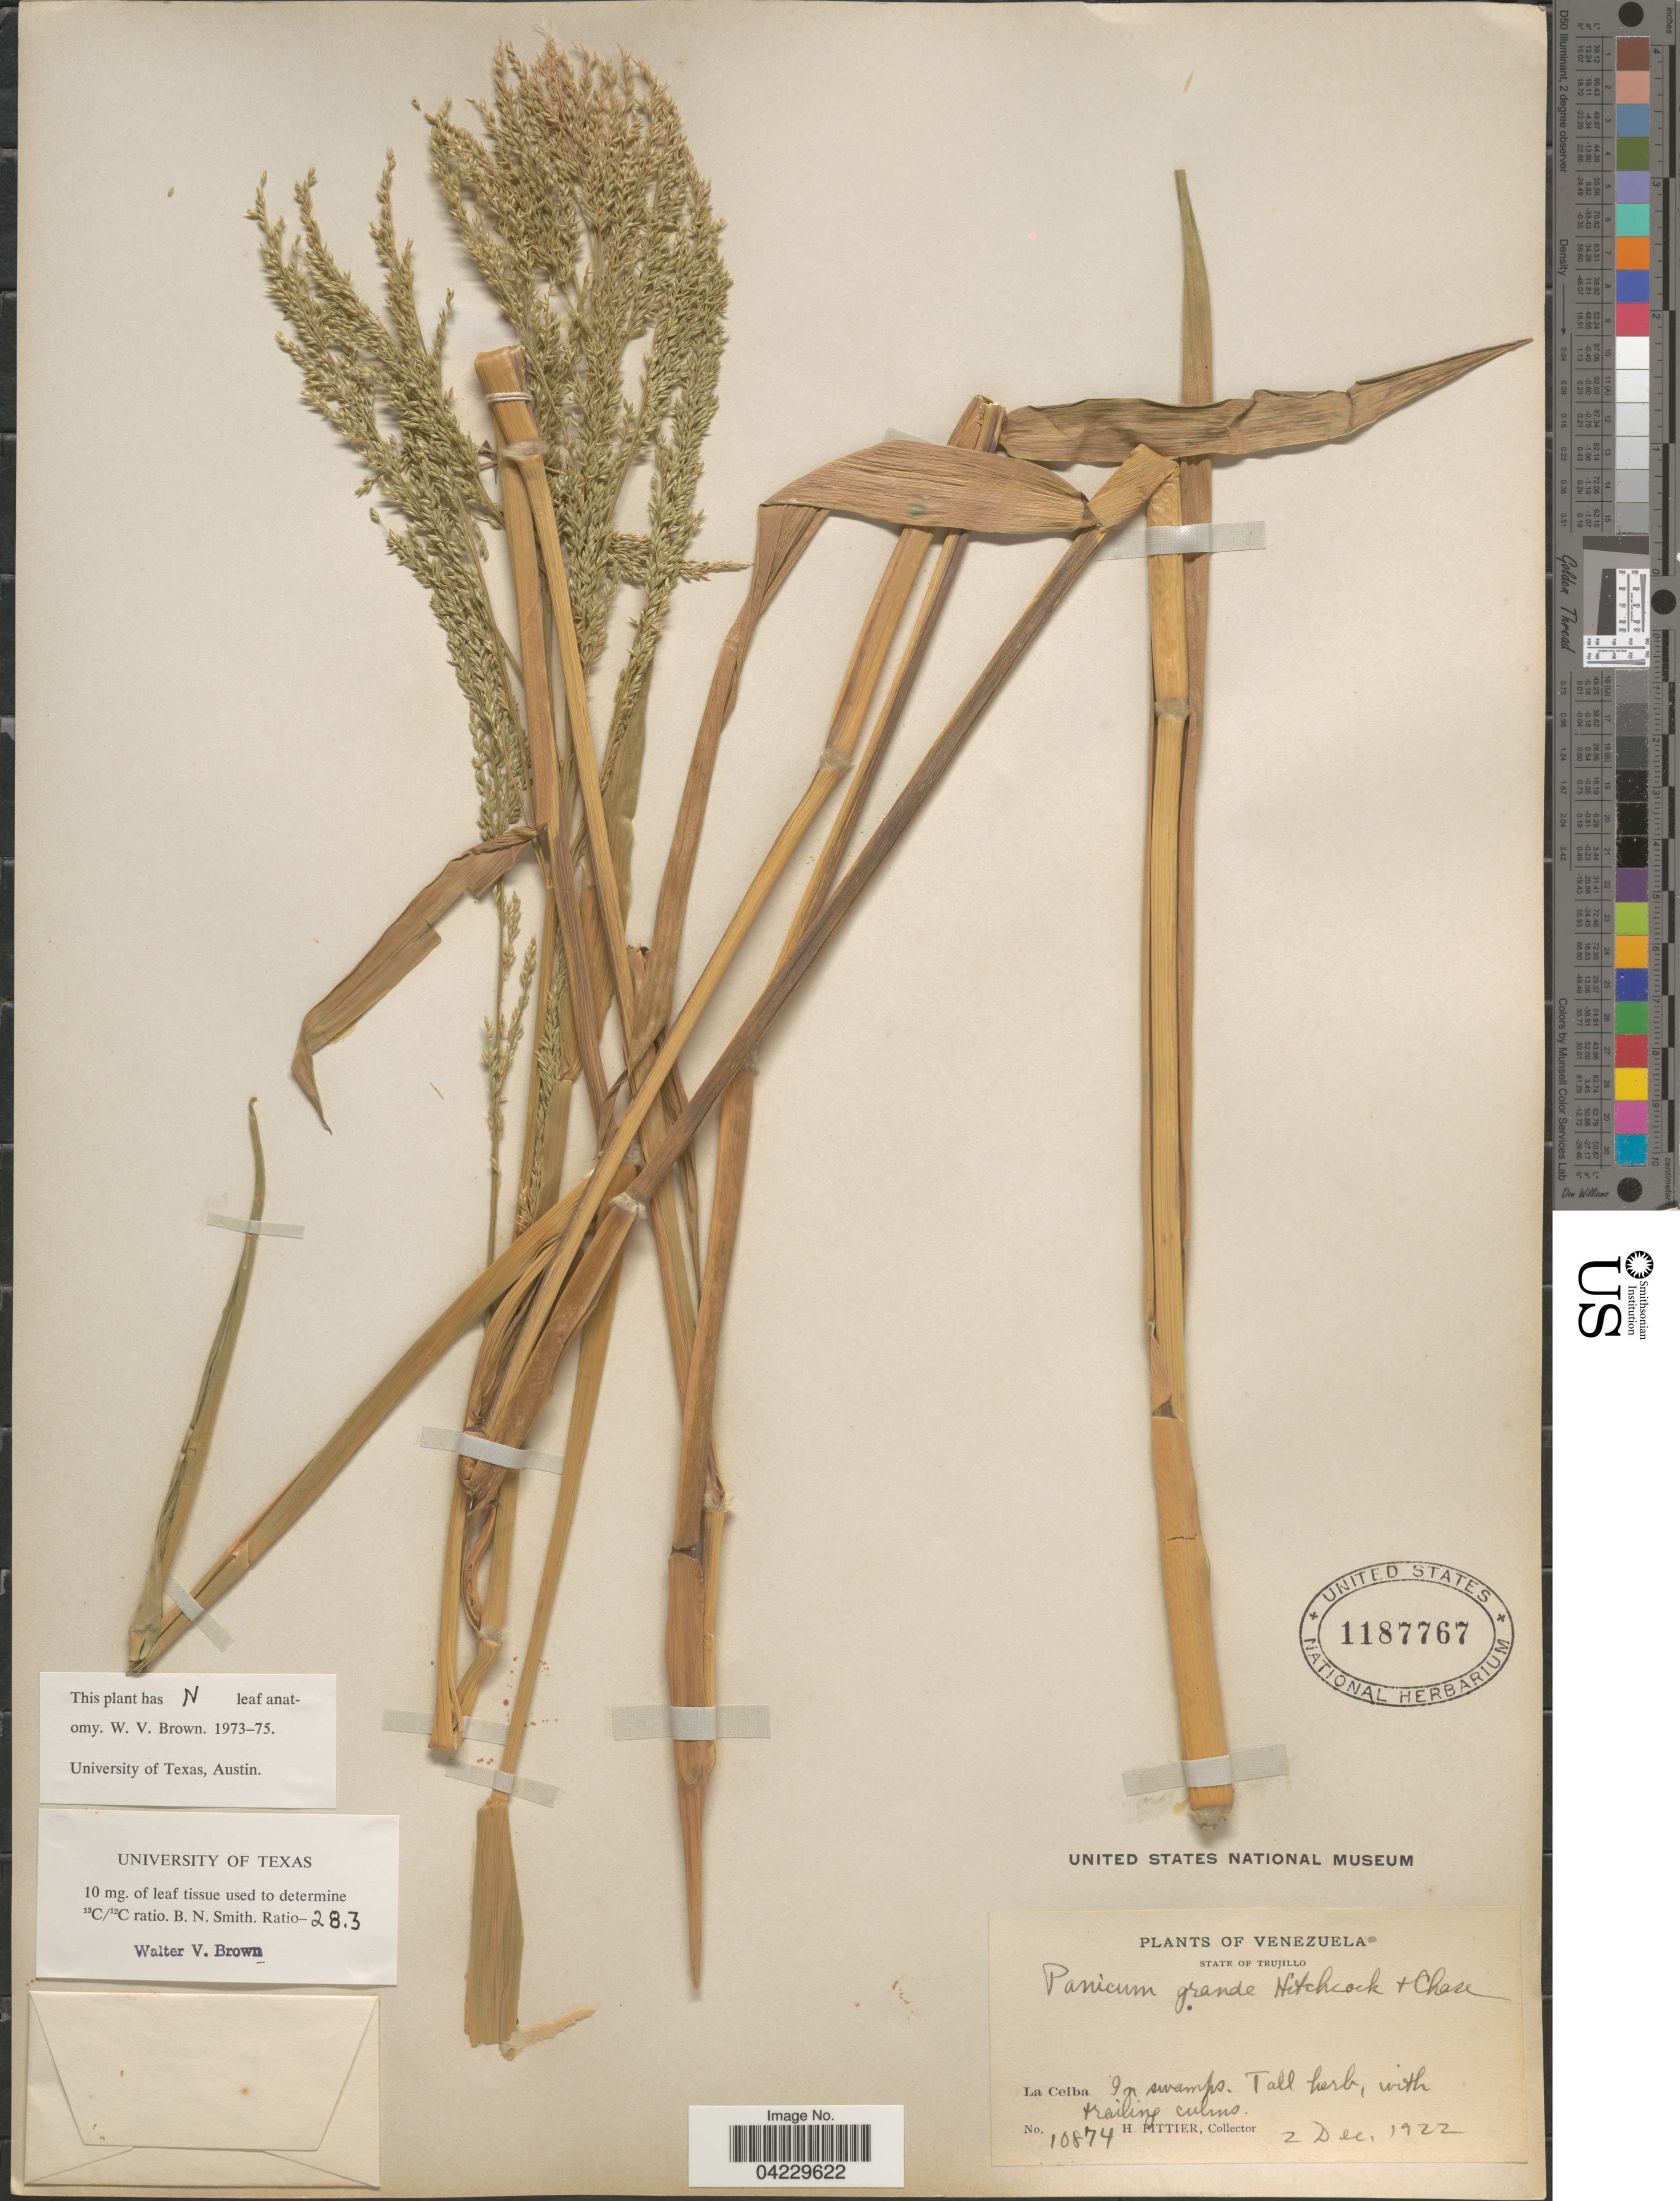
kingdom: Plantae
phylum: Tracheophyta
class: Liliopsida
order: Poales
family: Poaceae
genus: Hymenachne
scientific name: Hymenachne grandis ined. prp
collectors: H. F. Pittier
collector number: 10874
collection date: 1922-12-02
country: Venezuela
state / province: Trujillo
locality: La Ceiba.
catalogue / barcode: US 1187767